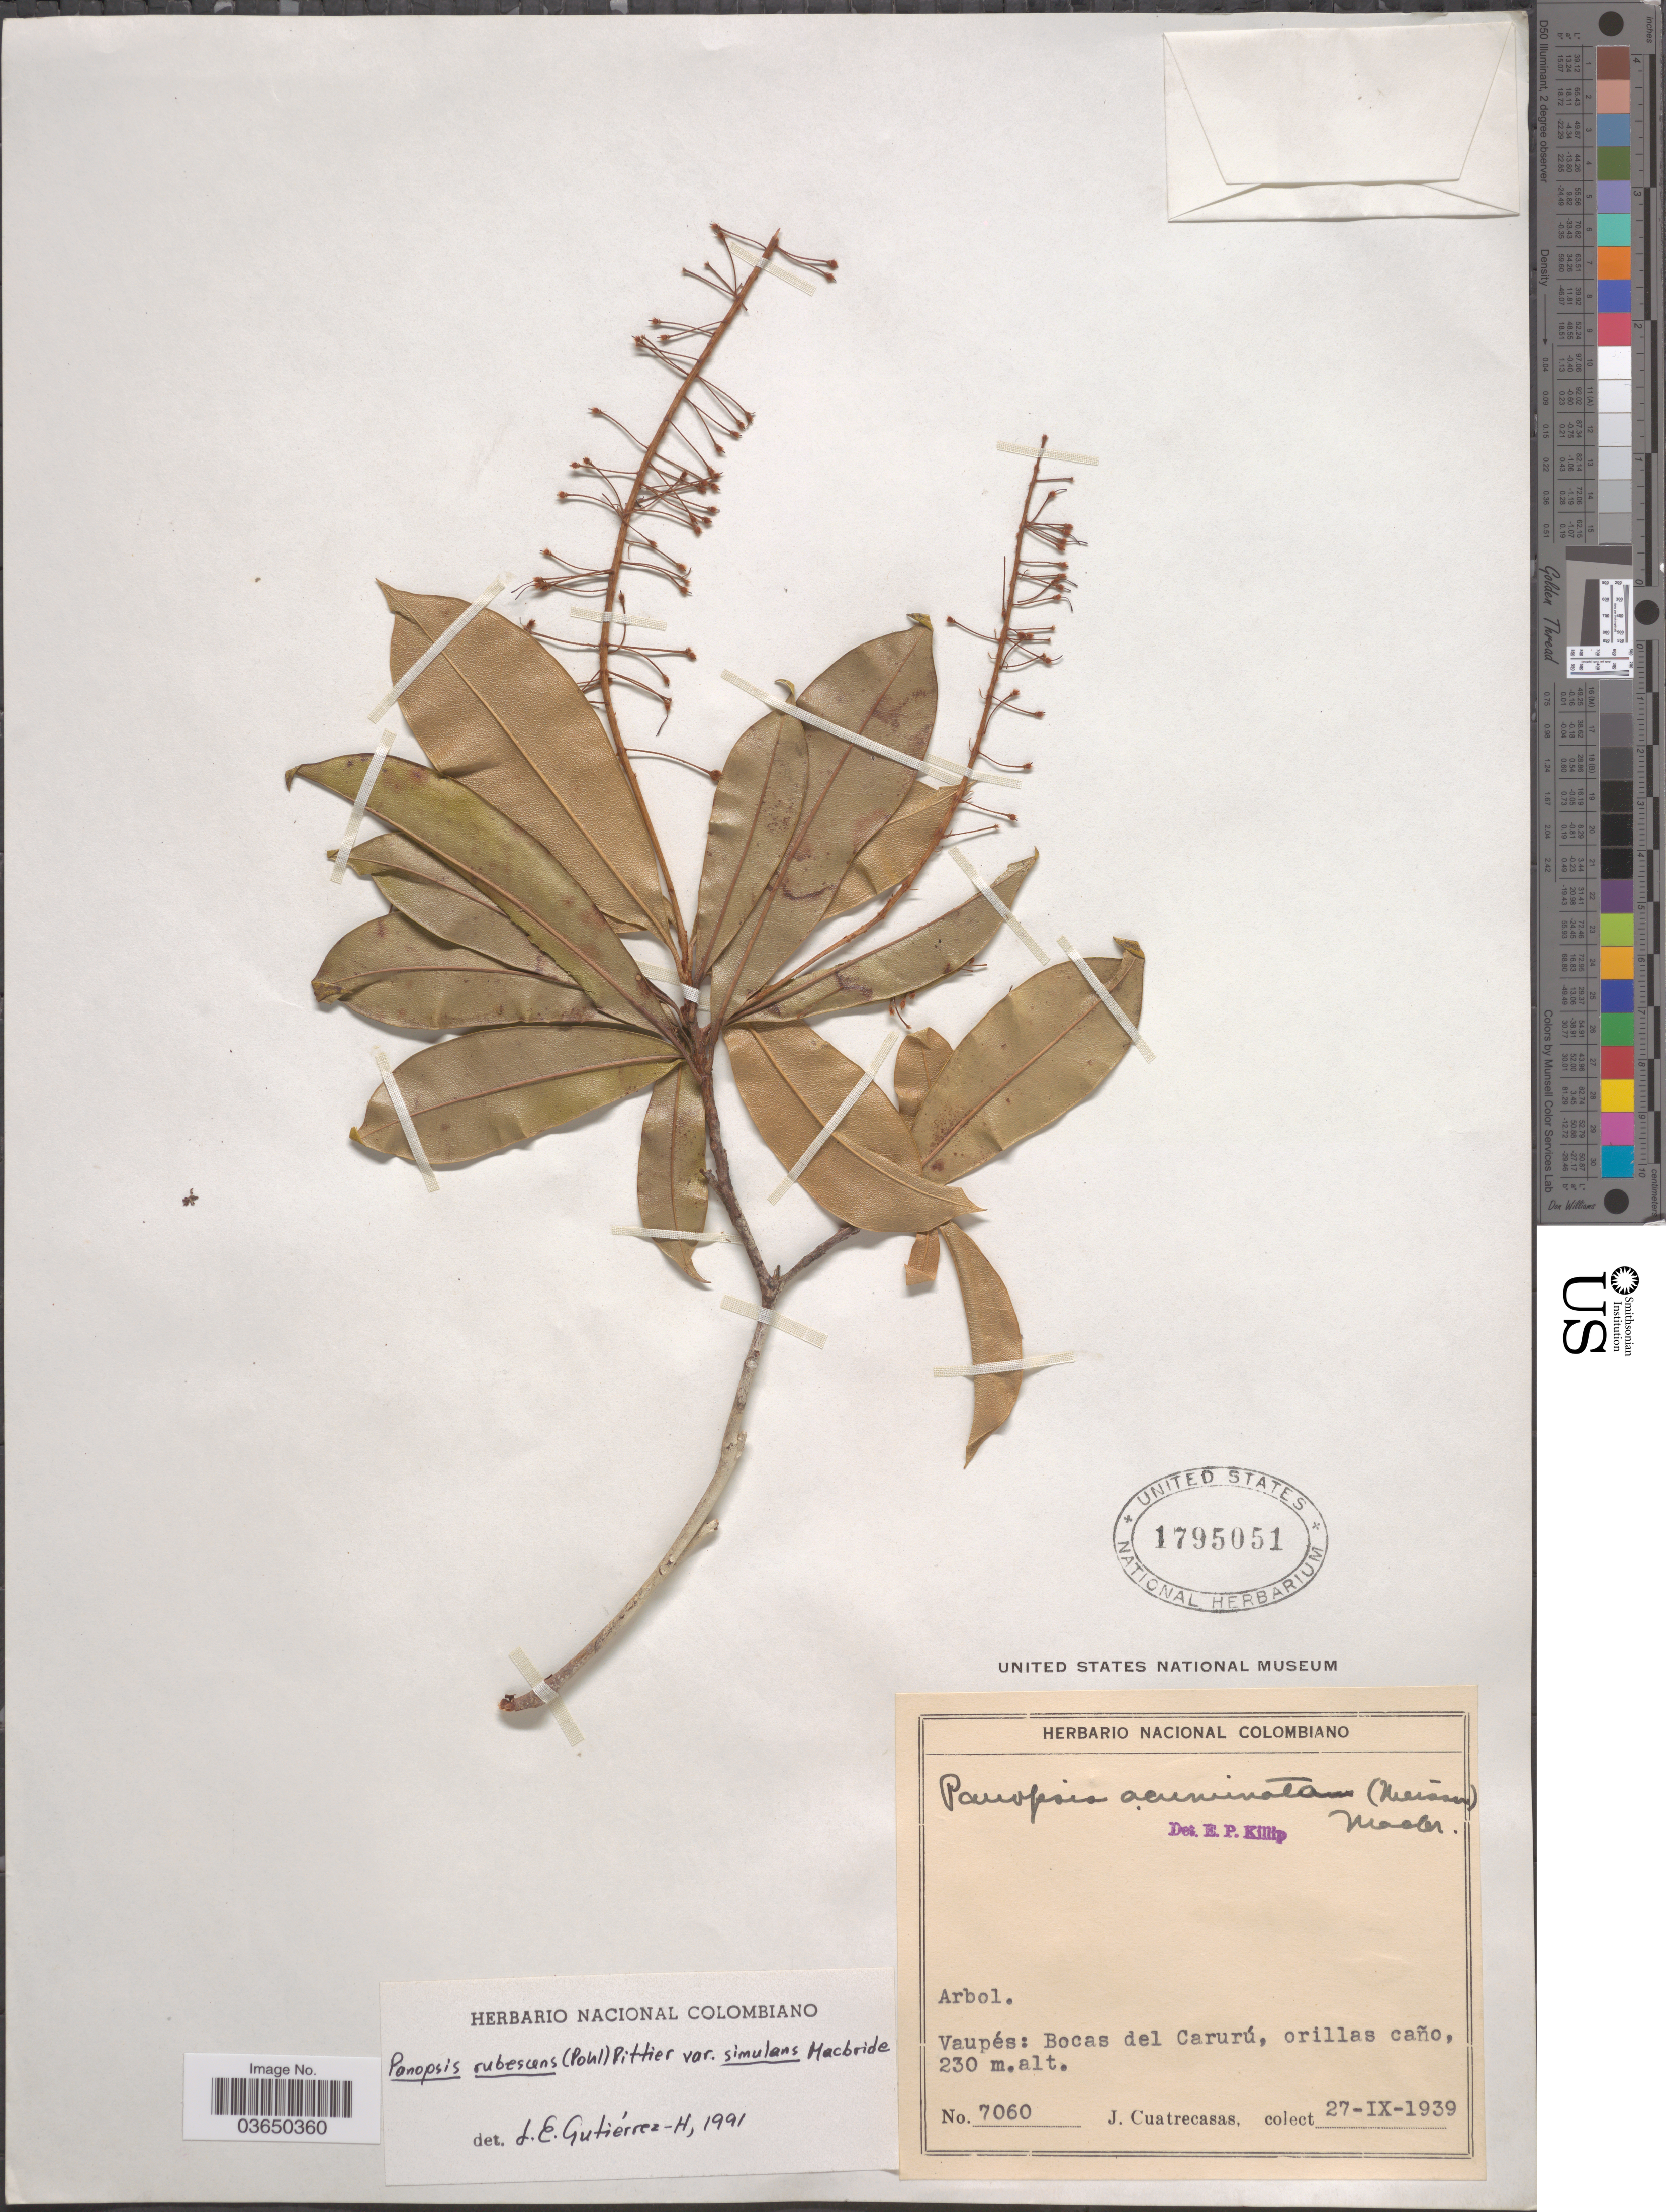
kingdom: Plantae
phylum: Tracheophyta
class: Magnoliopsida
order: Proteales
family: Proteaceae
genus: Panopsis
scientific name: Panopsis rubescens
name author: (Pohl) Pittier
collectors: J. Cuatrecasas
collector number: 7060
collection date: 1939-09-27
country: Colombia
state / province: Vaupés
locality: Bocas del Carurú, orillas caño.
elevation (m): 230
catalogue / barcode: US 1795051